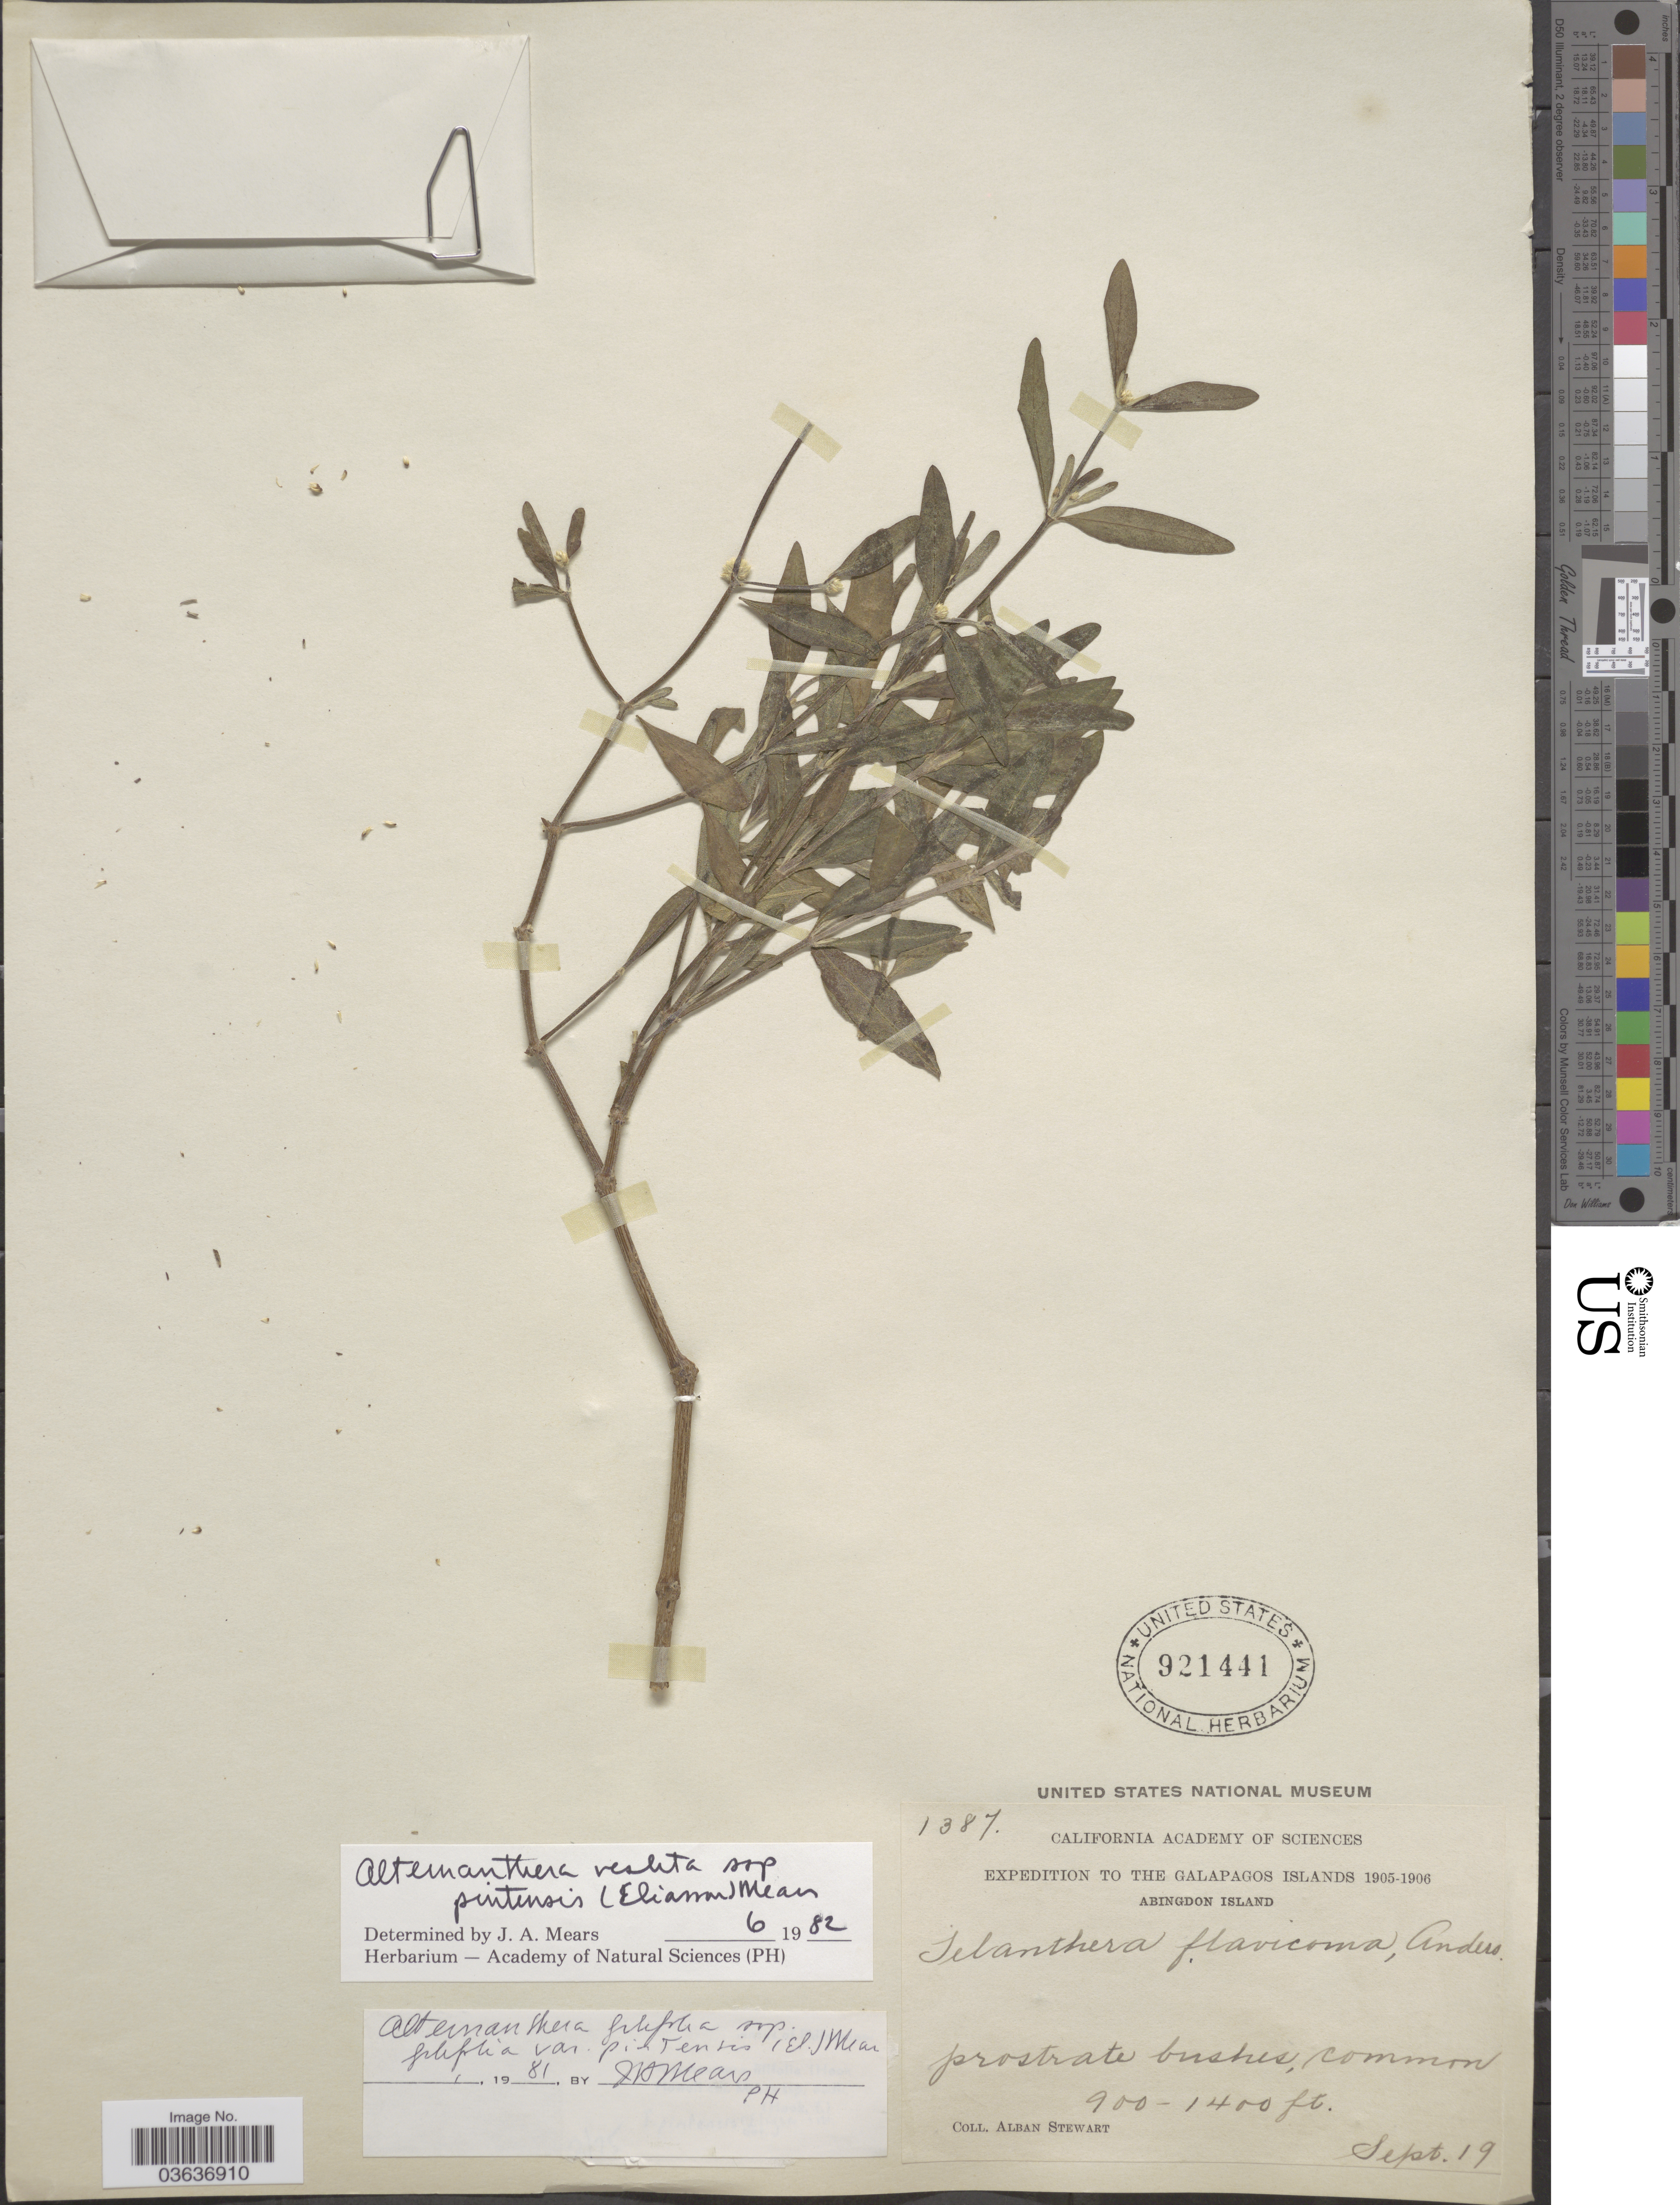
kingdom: Plantae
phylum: Tracheophyta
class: Magnoliopsida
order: Caryophyllales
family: Amaranthaceae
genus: Alternanthera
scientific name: Alternanthera vestita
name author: (Andersson) J.T. Howell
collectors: A. Stewart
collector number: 1387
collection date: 1905-09-19/1906-09-19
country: Ecuador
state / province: Colón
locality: The Galapagos Islands. Abingdon Island.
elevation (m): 274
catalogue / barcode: US 921441